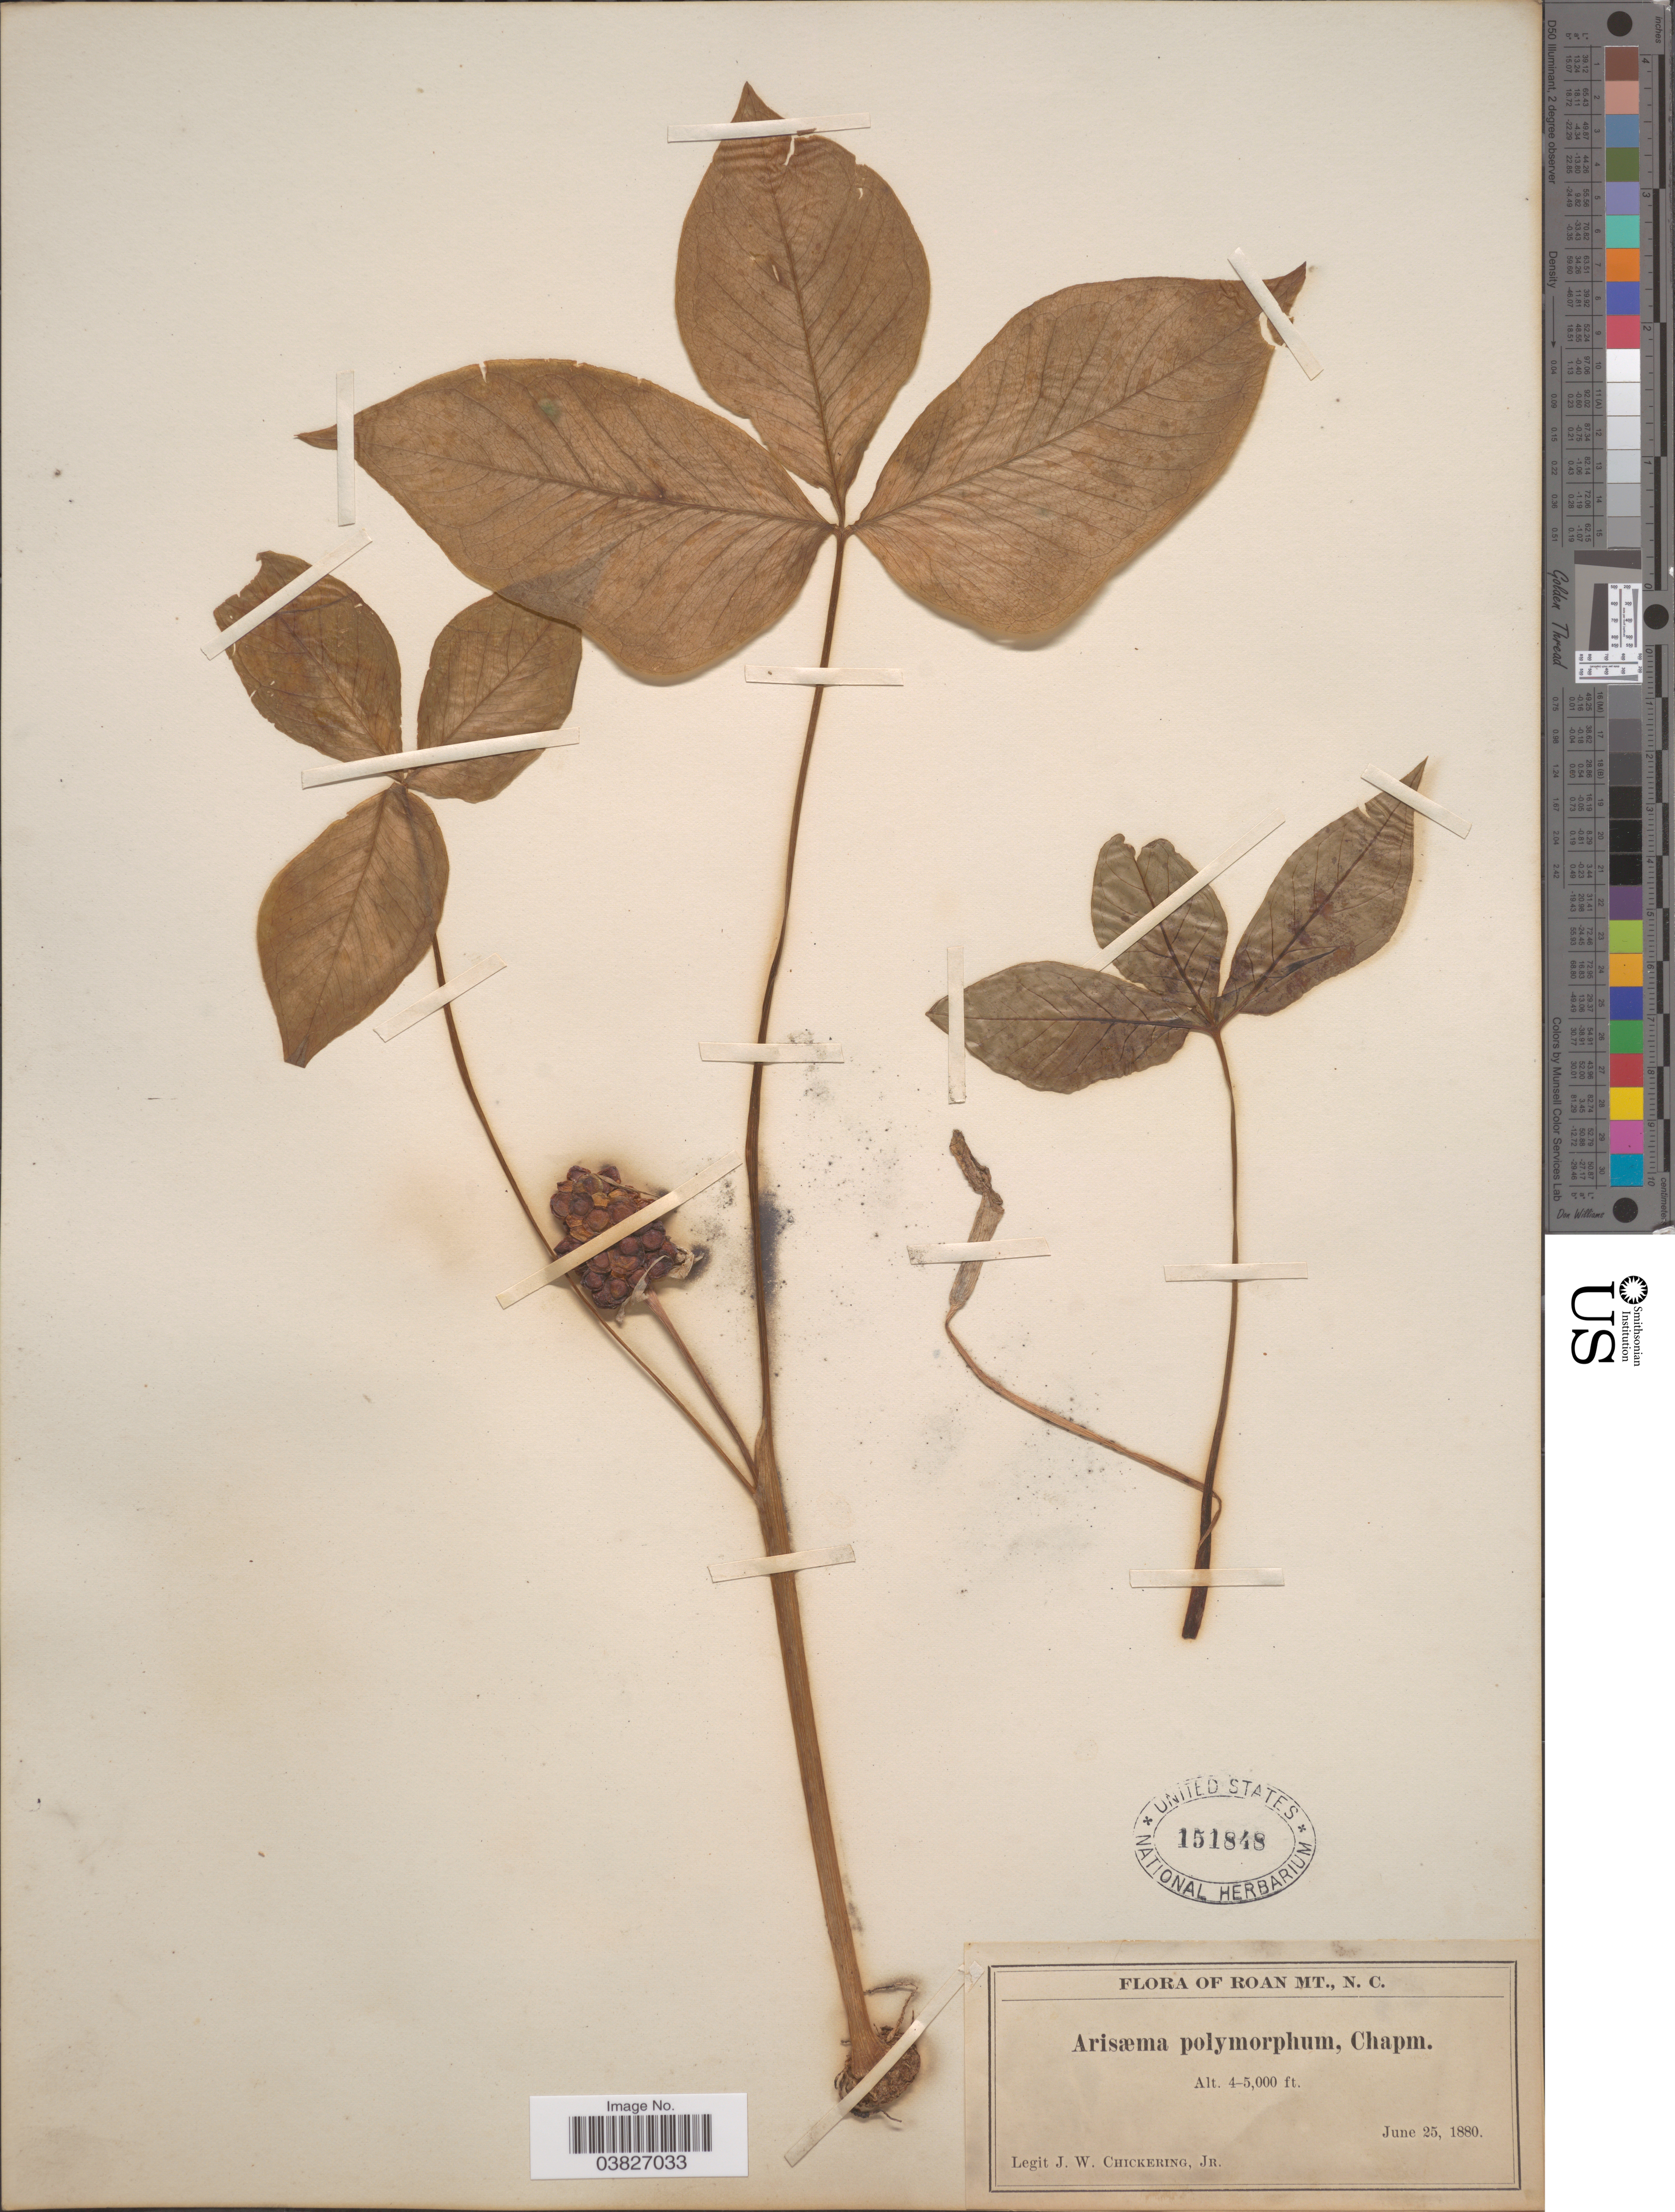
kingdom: Plantae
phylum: Tracheophyta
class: Liliopsida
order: Alismatales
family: Araceae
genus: Arisaema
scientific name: Arisaema quinatum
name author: (Nutt.) Schott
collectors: J. W. Chickering Jr.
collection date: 1880-06-25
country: United States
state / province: North Carolina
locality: Roan Mt.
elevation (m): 1219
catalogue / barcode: US 151848